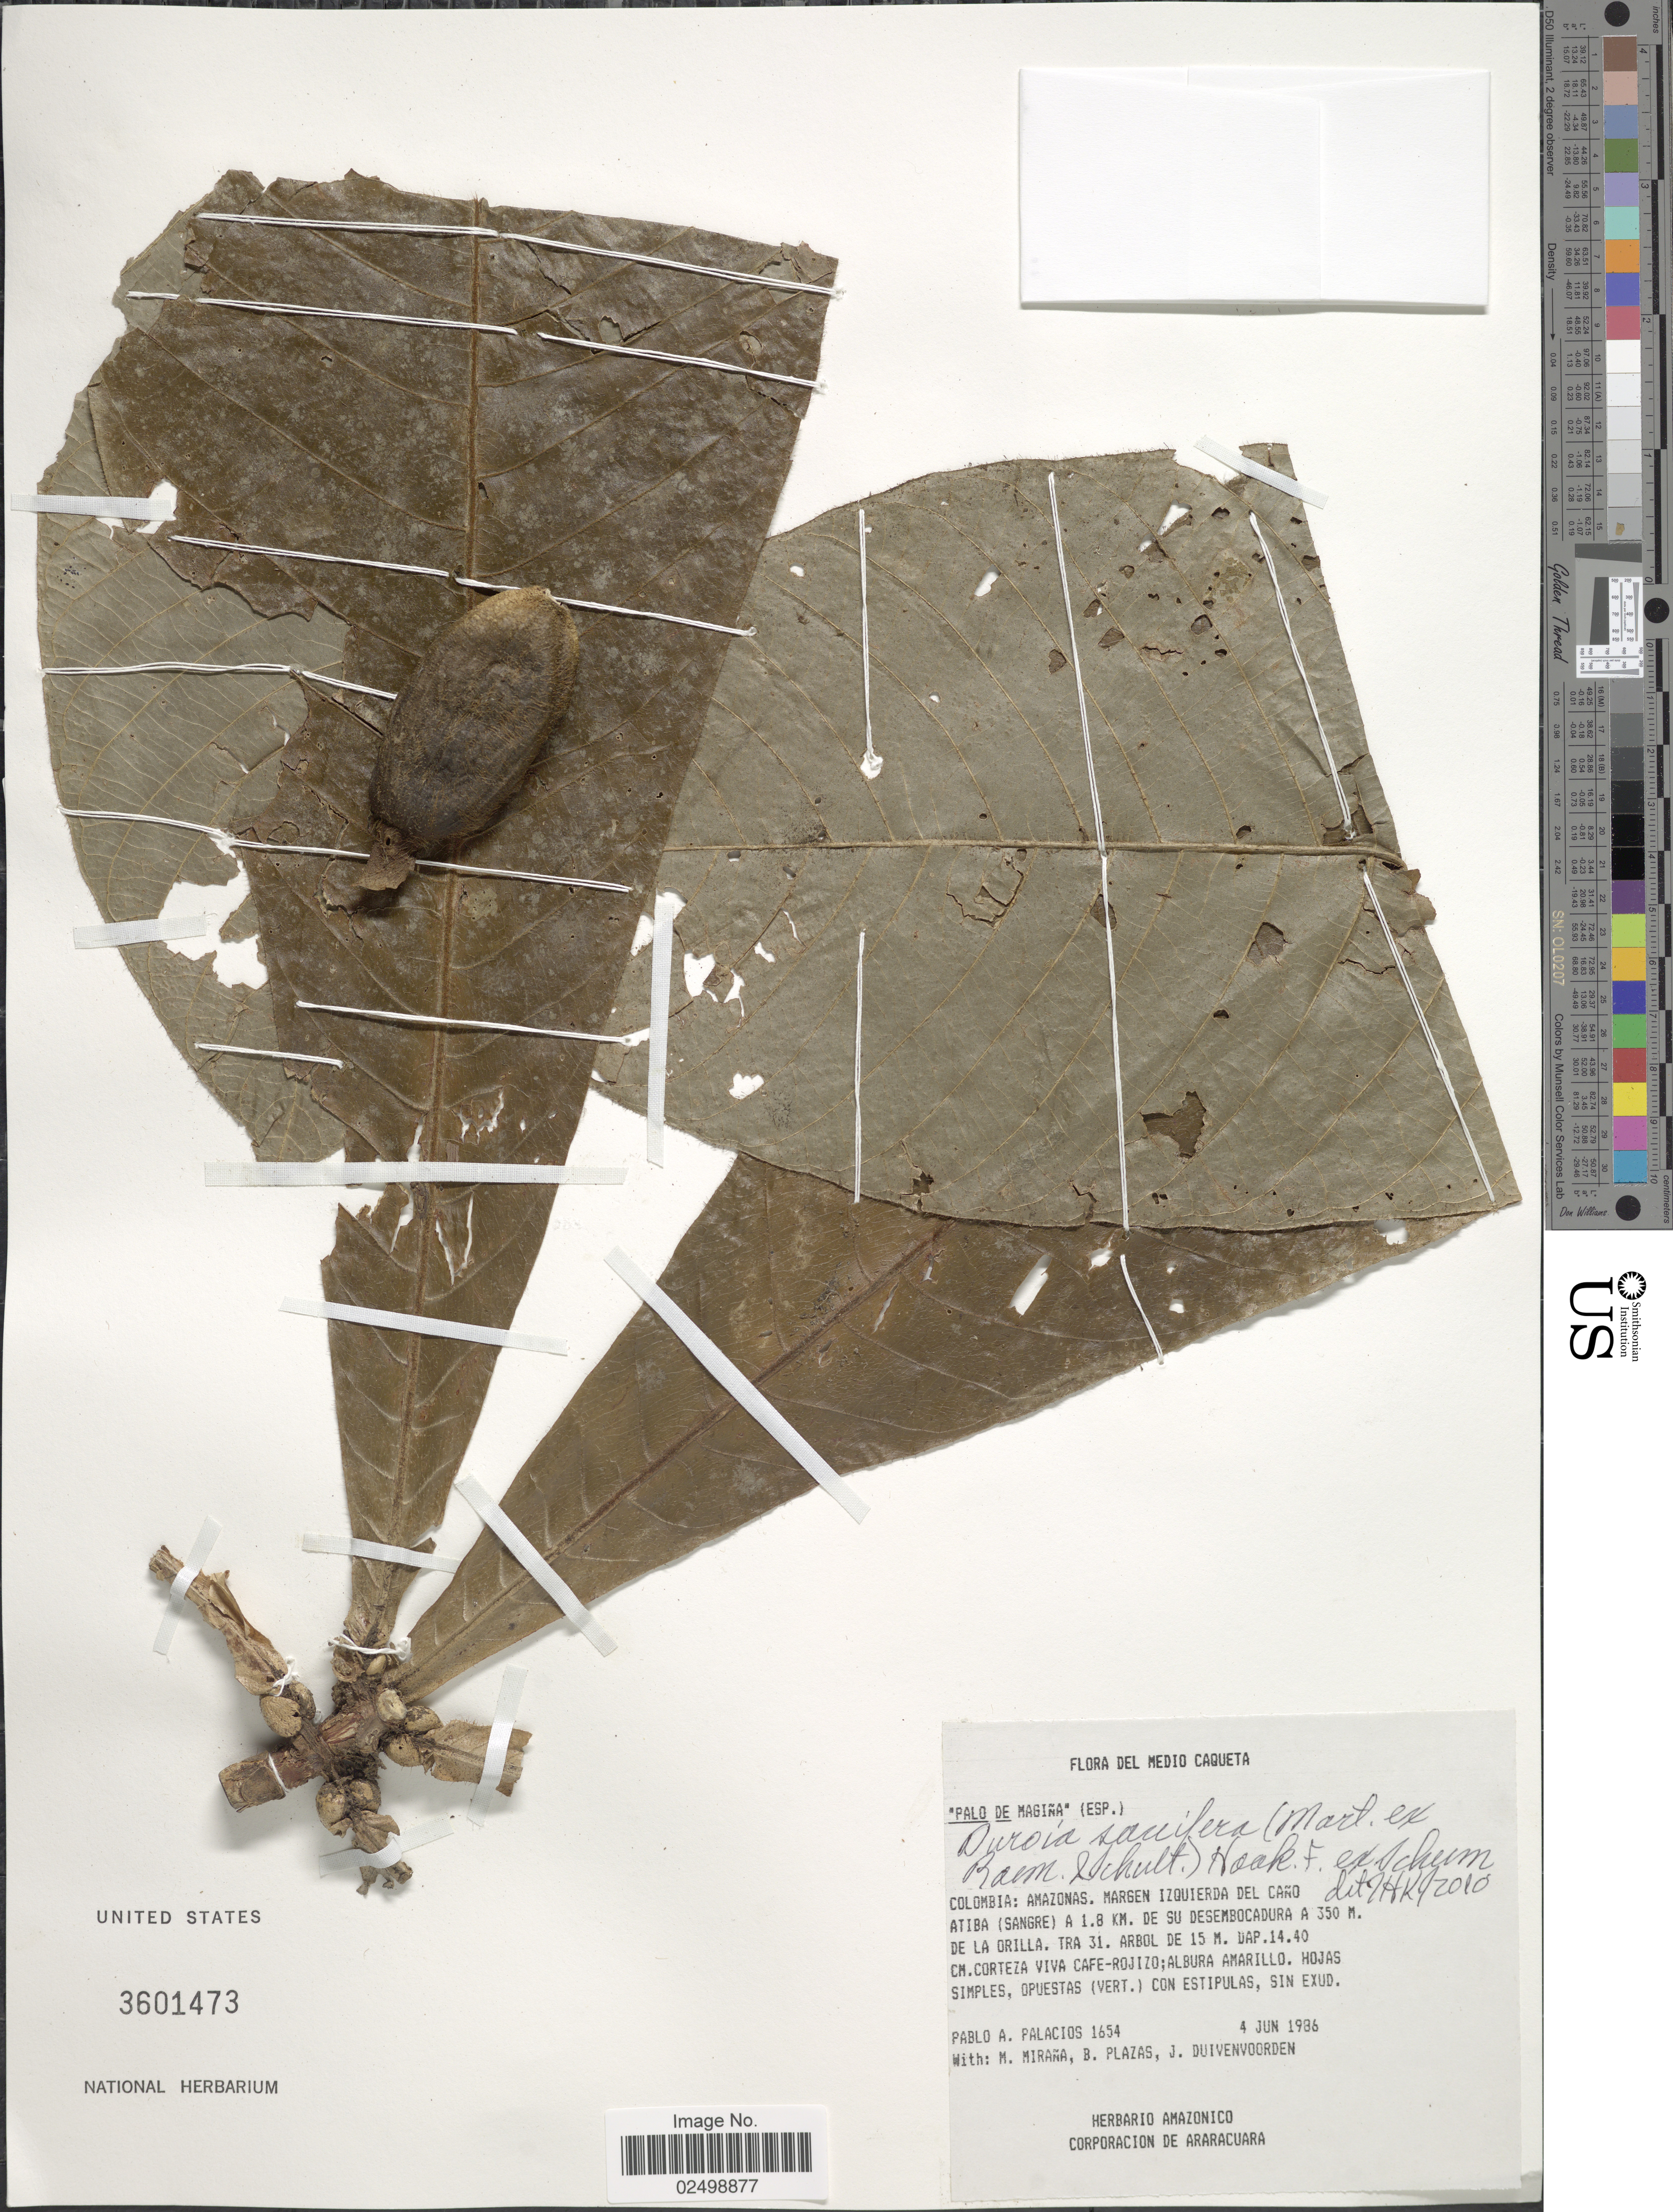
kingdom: Plantae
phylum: Tracheophyta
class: Magnoliopsida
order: Gentianales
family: Rubiaceae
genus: Duroia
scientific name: Duroia saccifera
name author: (Mart. ex Roem. & Schult.) Hook. f. ex K. Schum.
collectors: P. Palacios, M. Miraña, B. Plazas & J. Duivenvoorden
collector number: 1654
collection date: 1986-06-04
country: Colombia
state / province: Amazônas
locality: Margen Izquierda del Caño Atiba (Sangre) A 1.8 km de Su Desembocaduara a 350 de la orilla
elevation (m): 350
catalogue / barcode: US 3601473